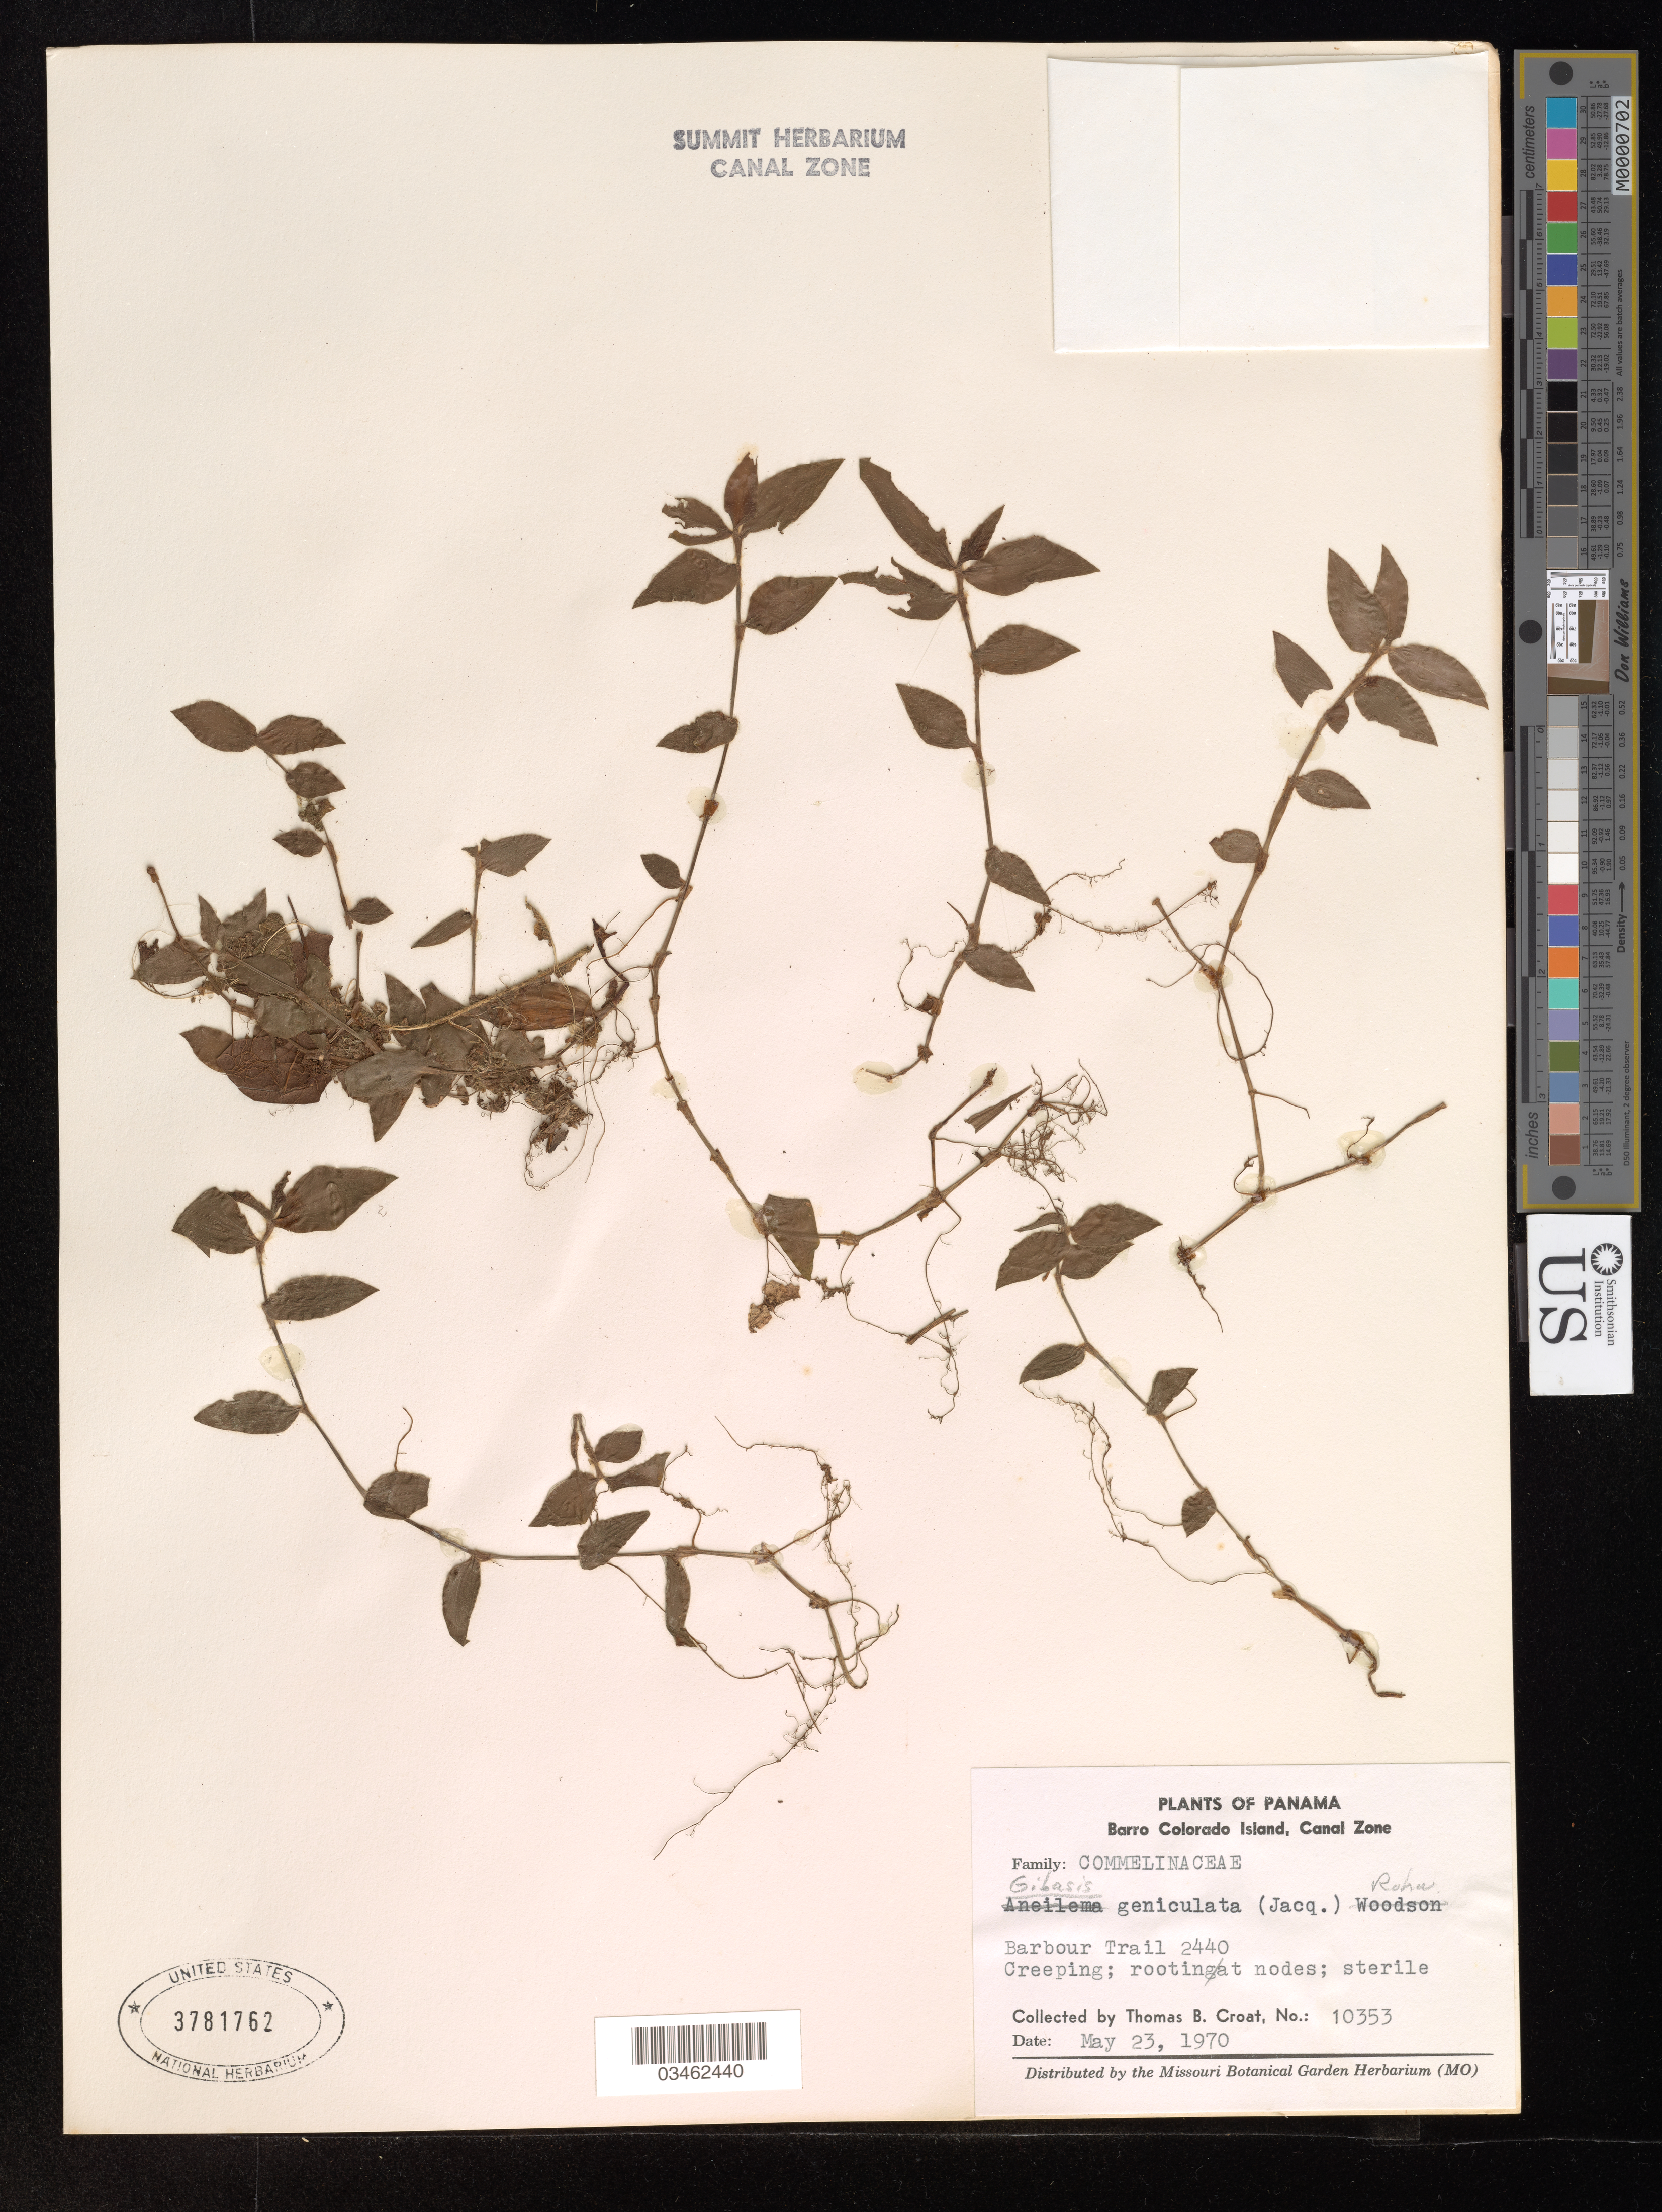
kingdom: Plantae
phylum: Tracheophyta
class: Liliopsida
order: Commelinales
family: Commelinaceae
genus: Gibasis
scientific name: Gibasis geniculata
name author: (Jacq.) Rohweder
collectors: T. B. Croat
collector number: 10353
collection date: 1970-05-23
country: Panama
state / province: Panamá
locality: Barro Colorado Island, Canal Zone. Barbout Trail 2440.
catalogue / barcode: US 371762